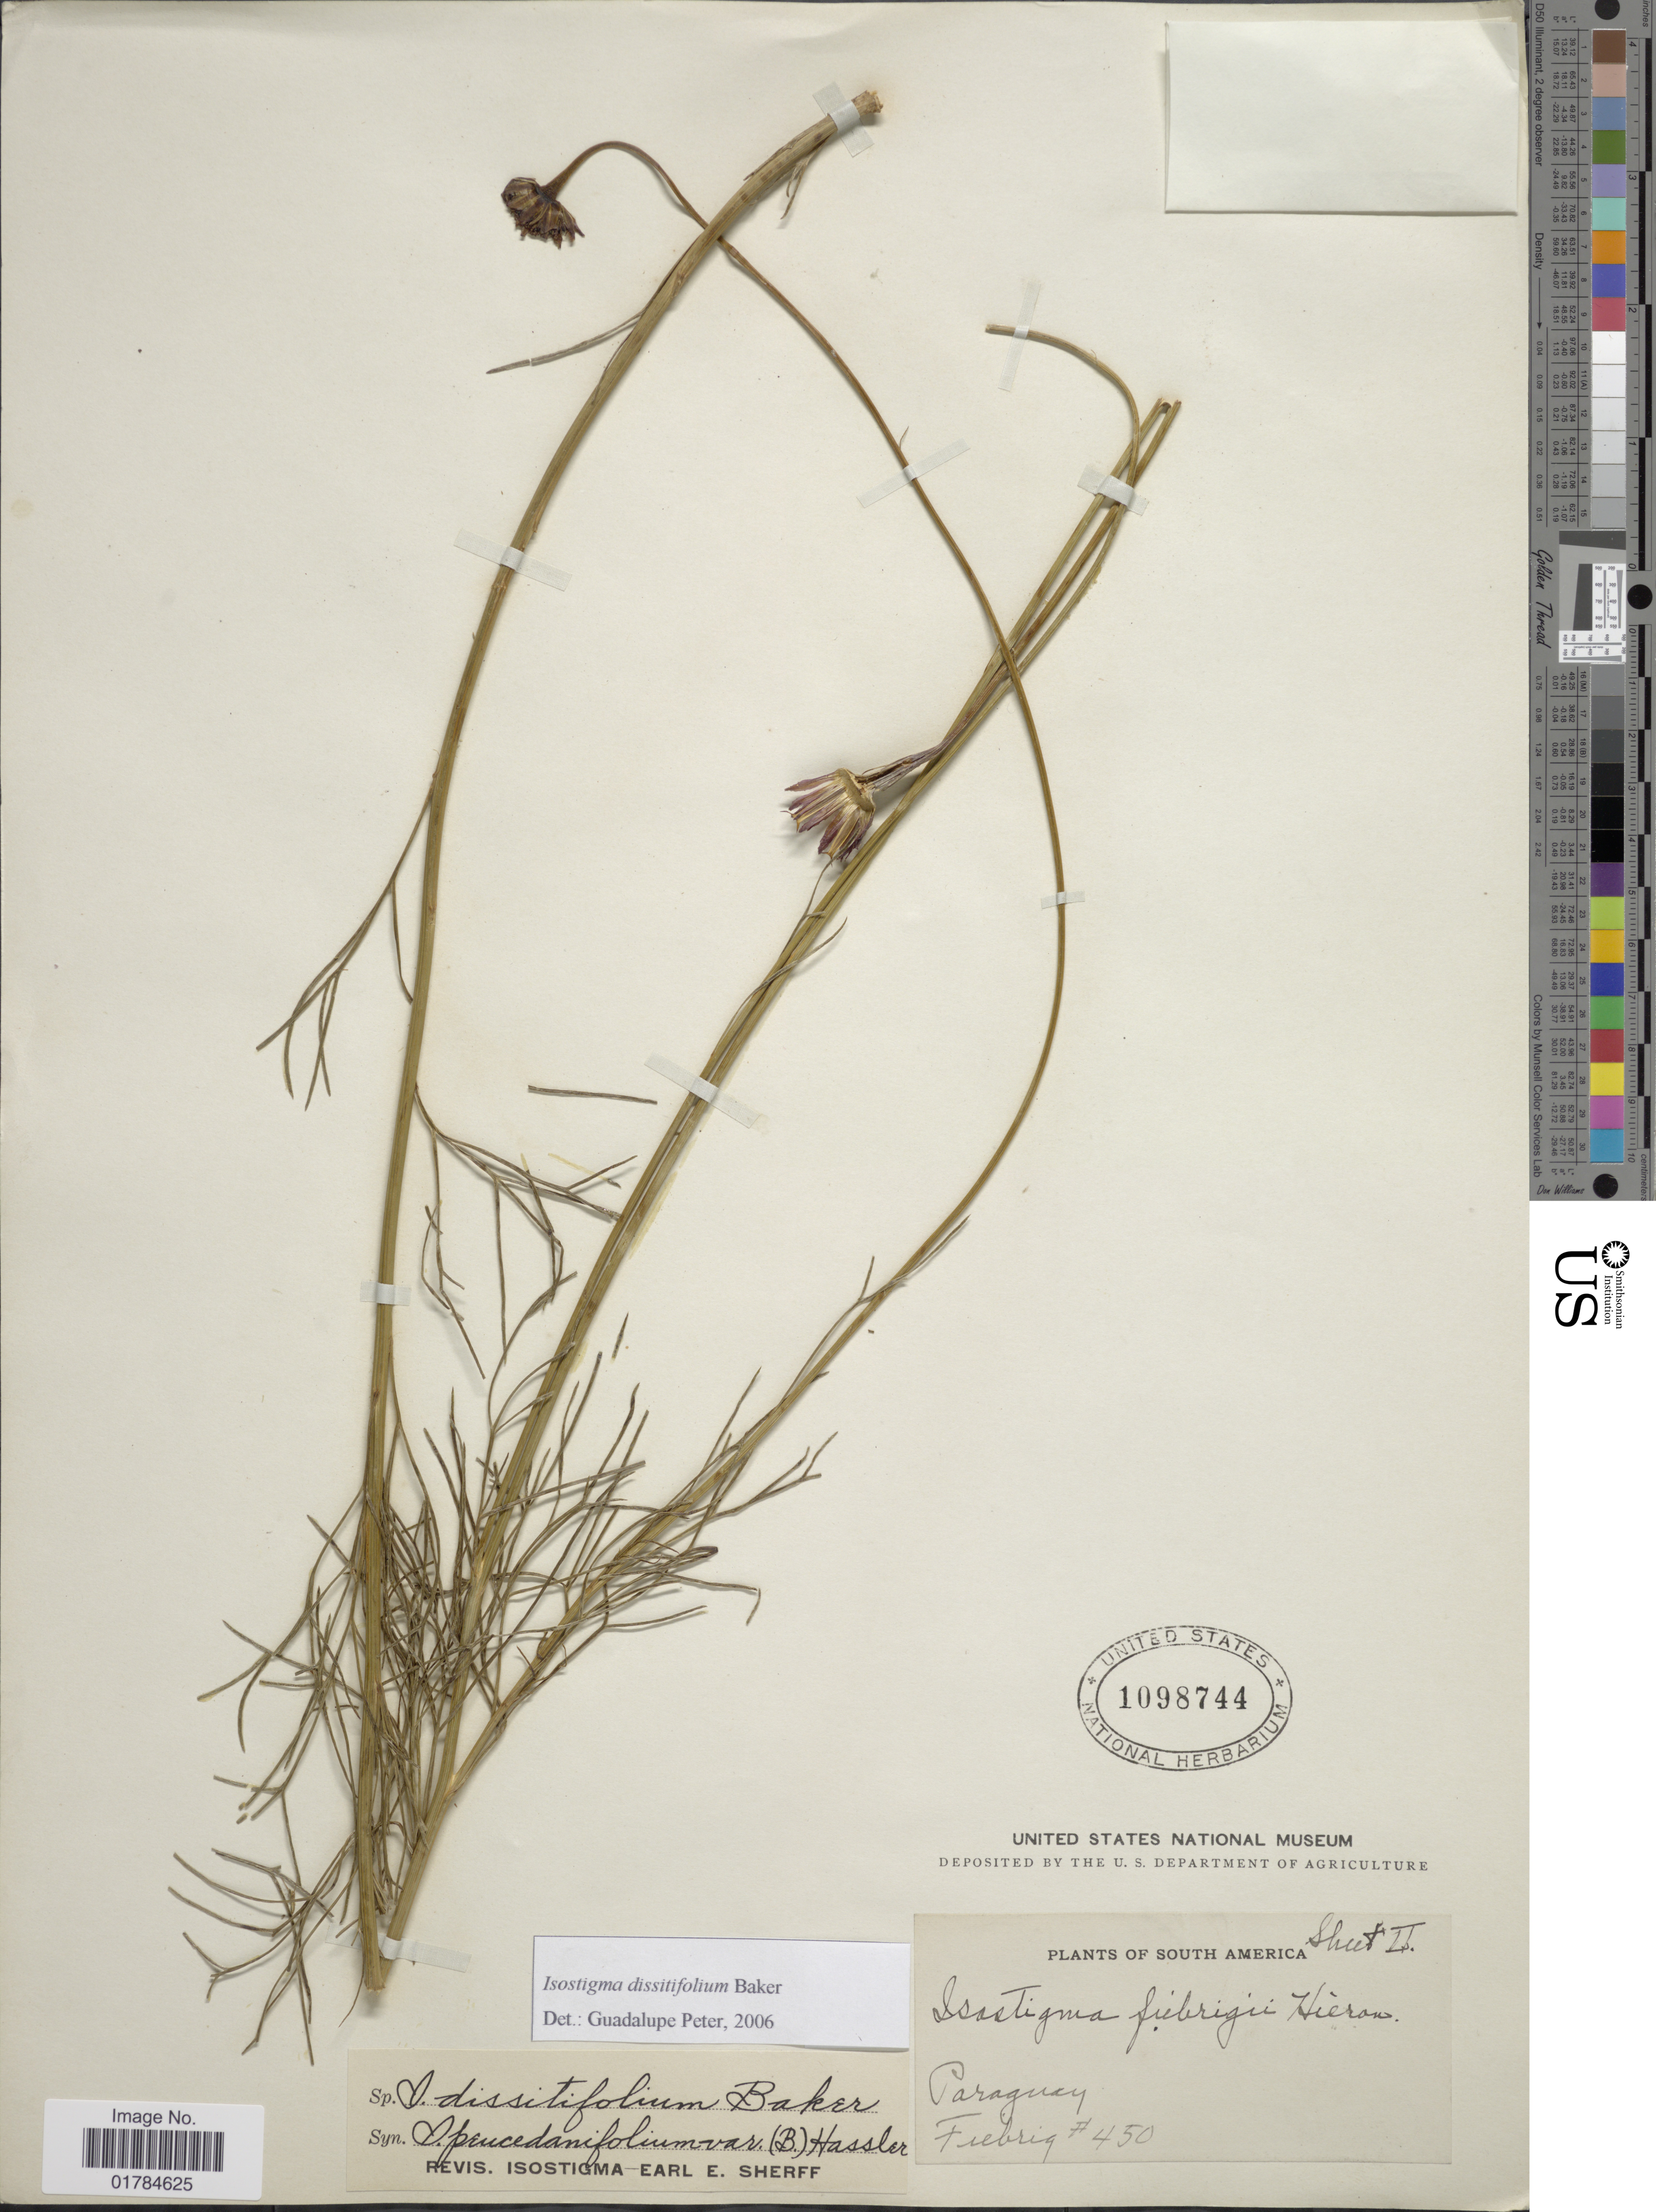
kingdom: Plantae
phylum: Tracheophyta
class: Magnoliopsida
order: Asterales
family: Asteraceae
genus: Isostigma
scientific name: Isostigma dissitifolium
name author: Baker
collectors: K. Fiebrig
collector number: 450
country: Paraguay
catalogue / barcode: US 1098744